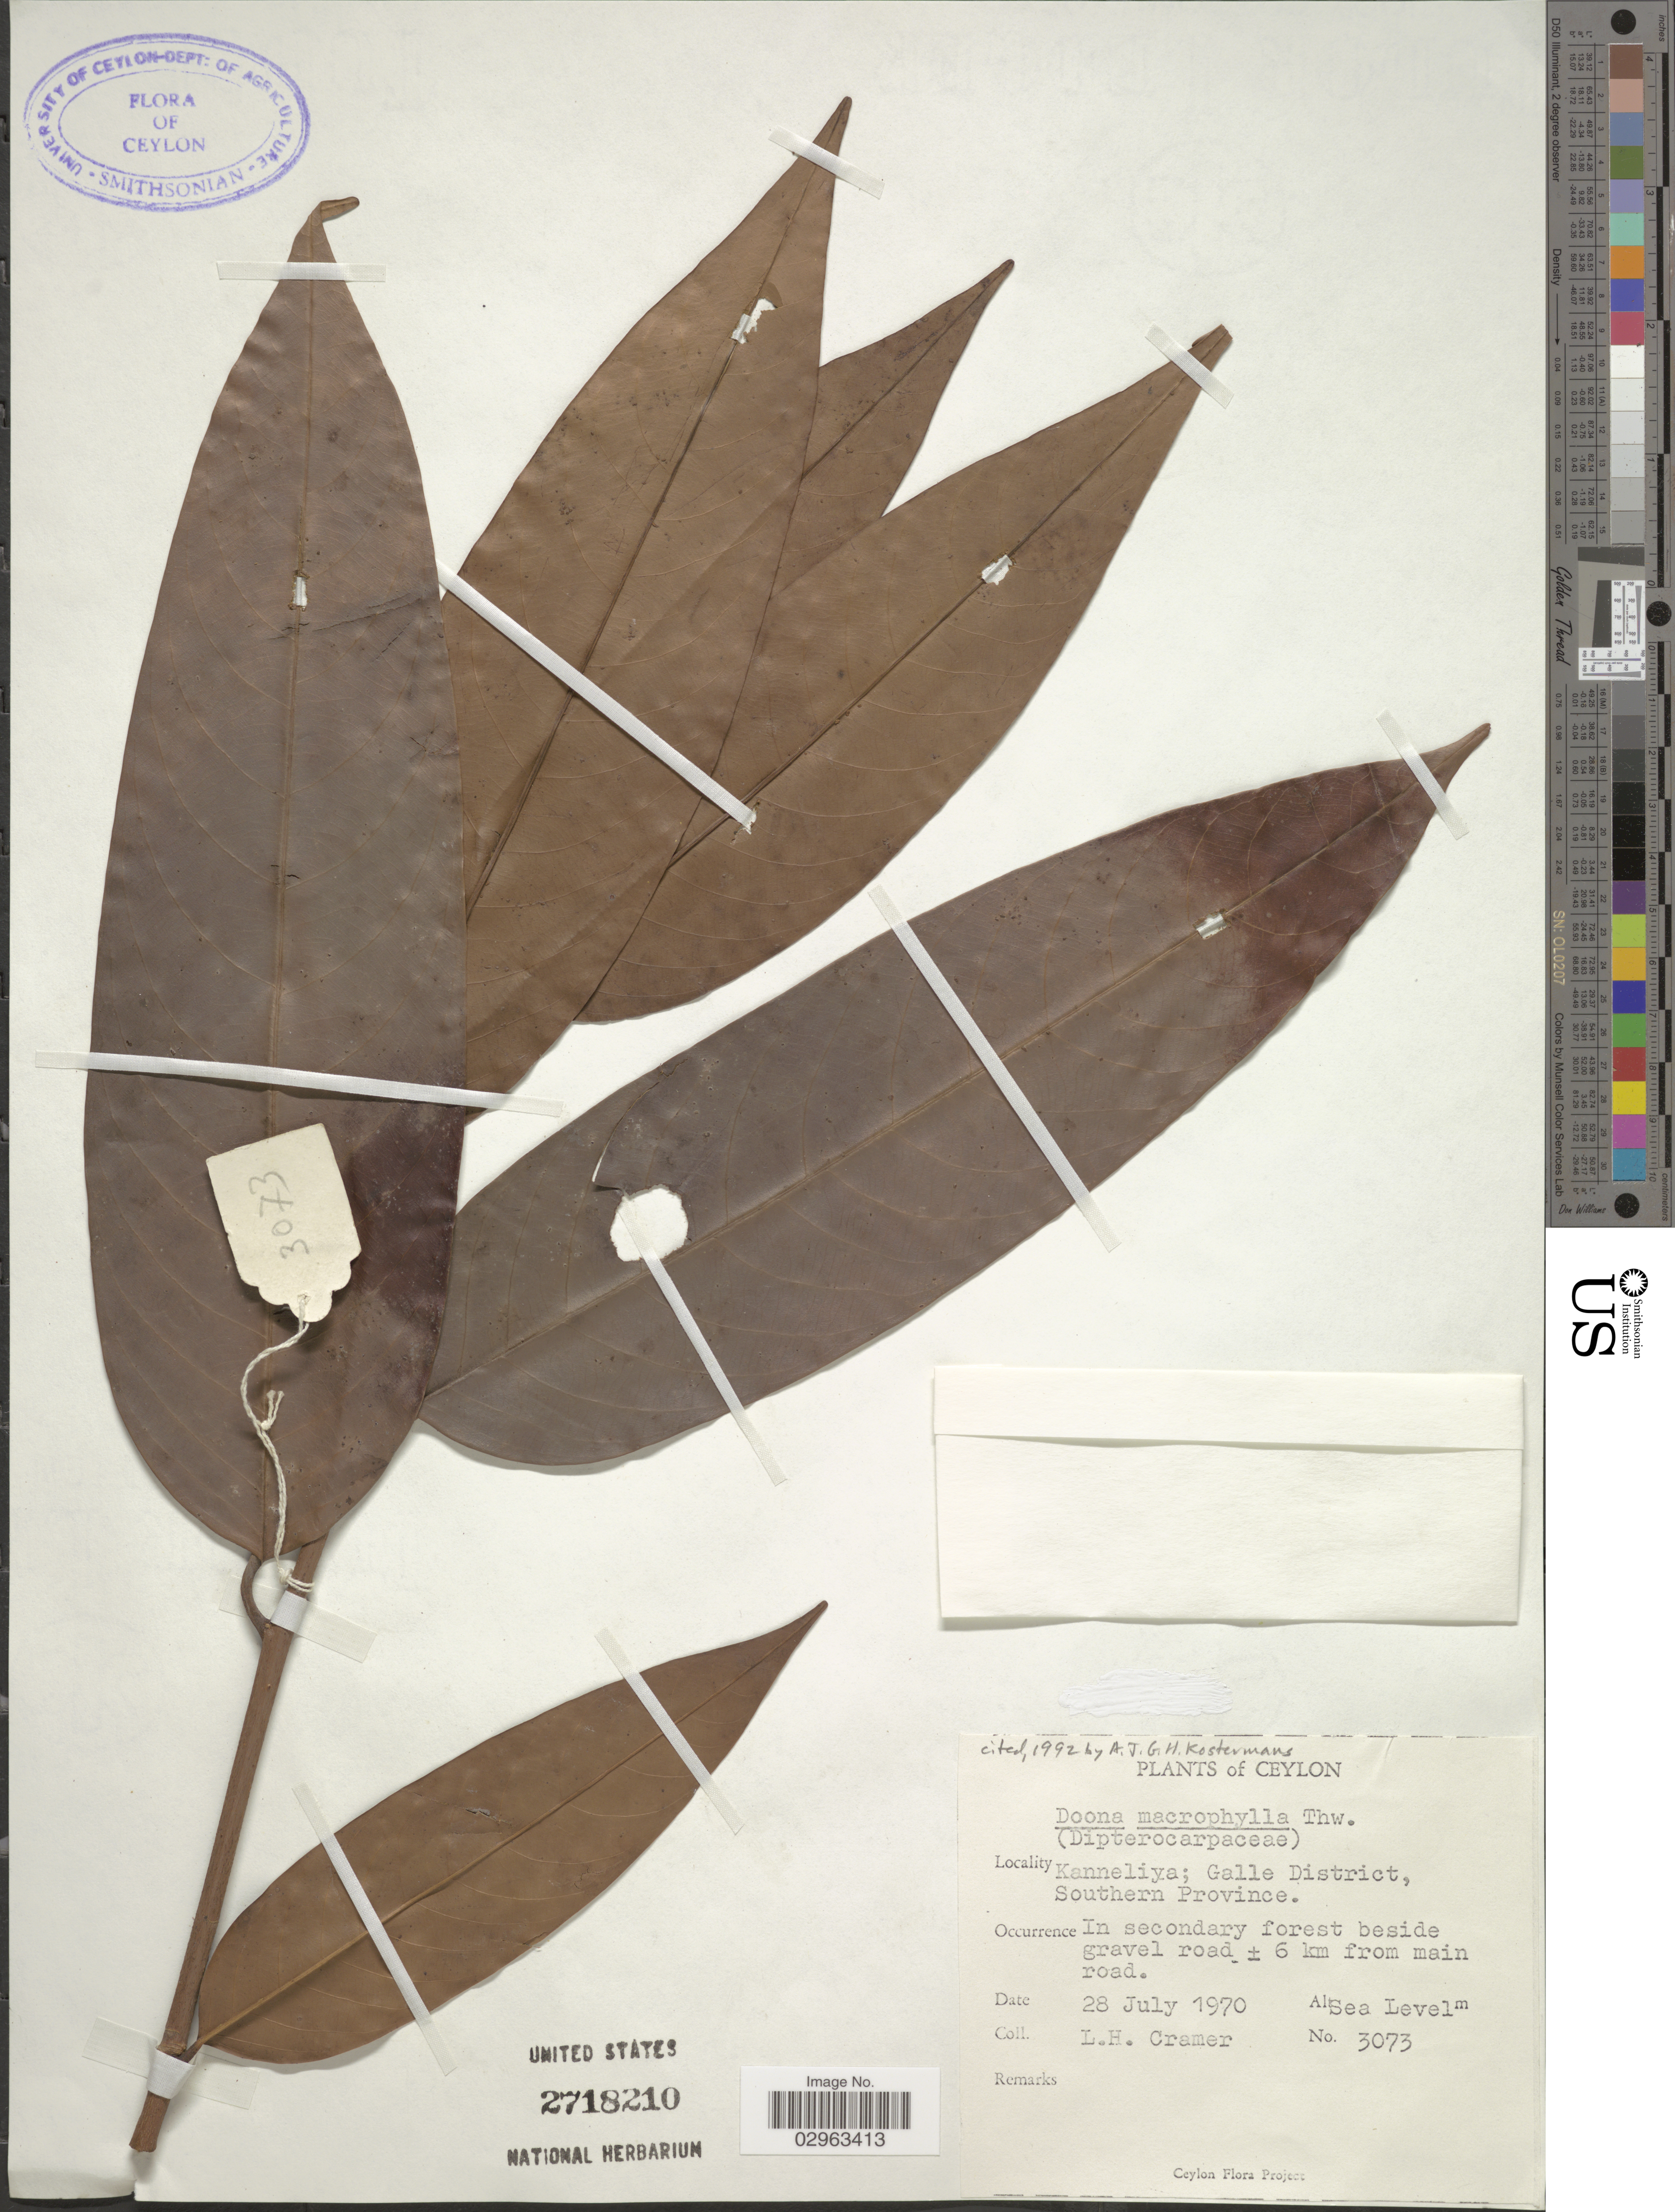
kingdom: Plantae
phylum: Tracheophyta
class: Magnoliopsida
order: Malvales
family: Dipterocarpaceae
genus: Doona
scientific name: Doona macrophylla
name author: Thwaites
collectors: L. H. Cramer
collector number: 3073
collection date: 1970-07-28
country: Sri Lanka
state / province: Southern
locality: Ceylon. Kanneliya; Galle District. Beside gravel road ± 6 km from main road.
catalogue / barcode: US 2718210